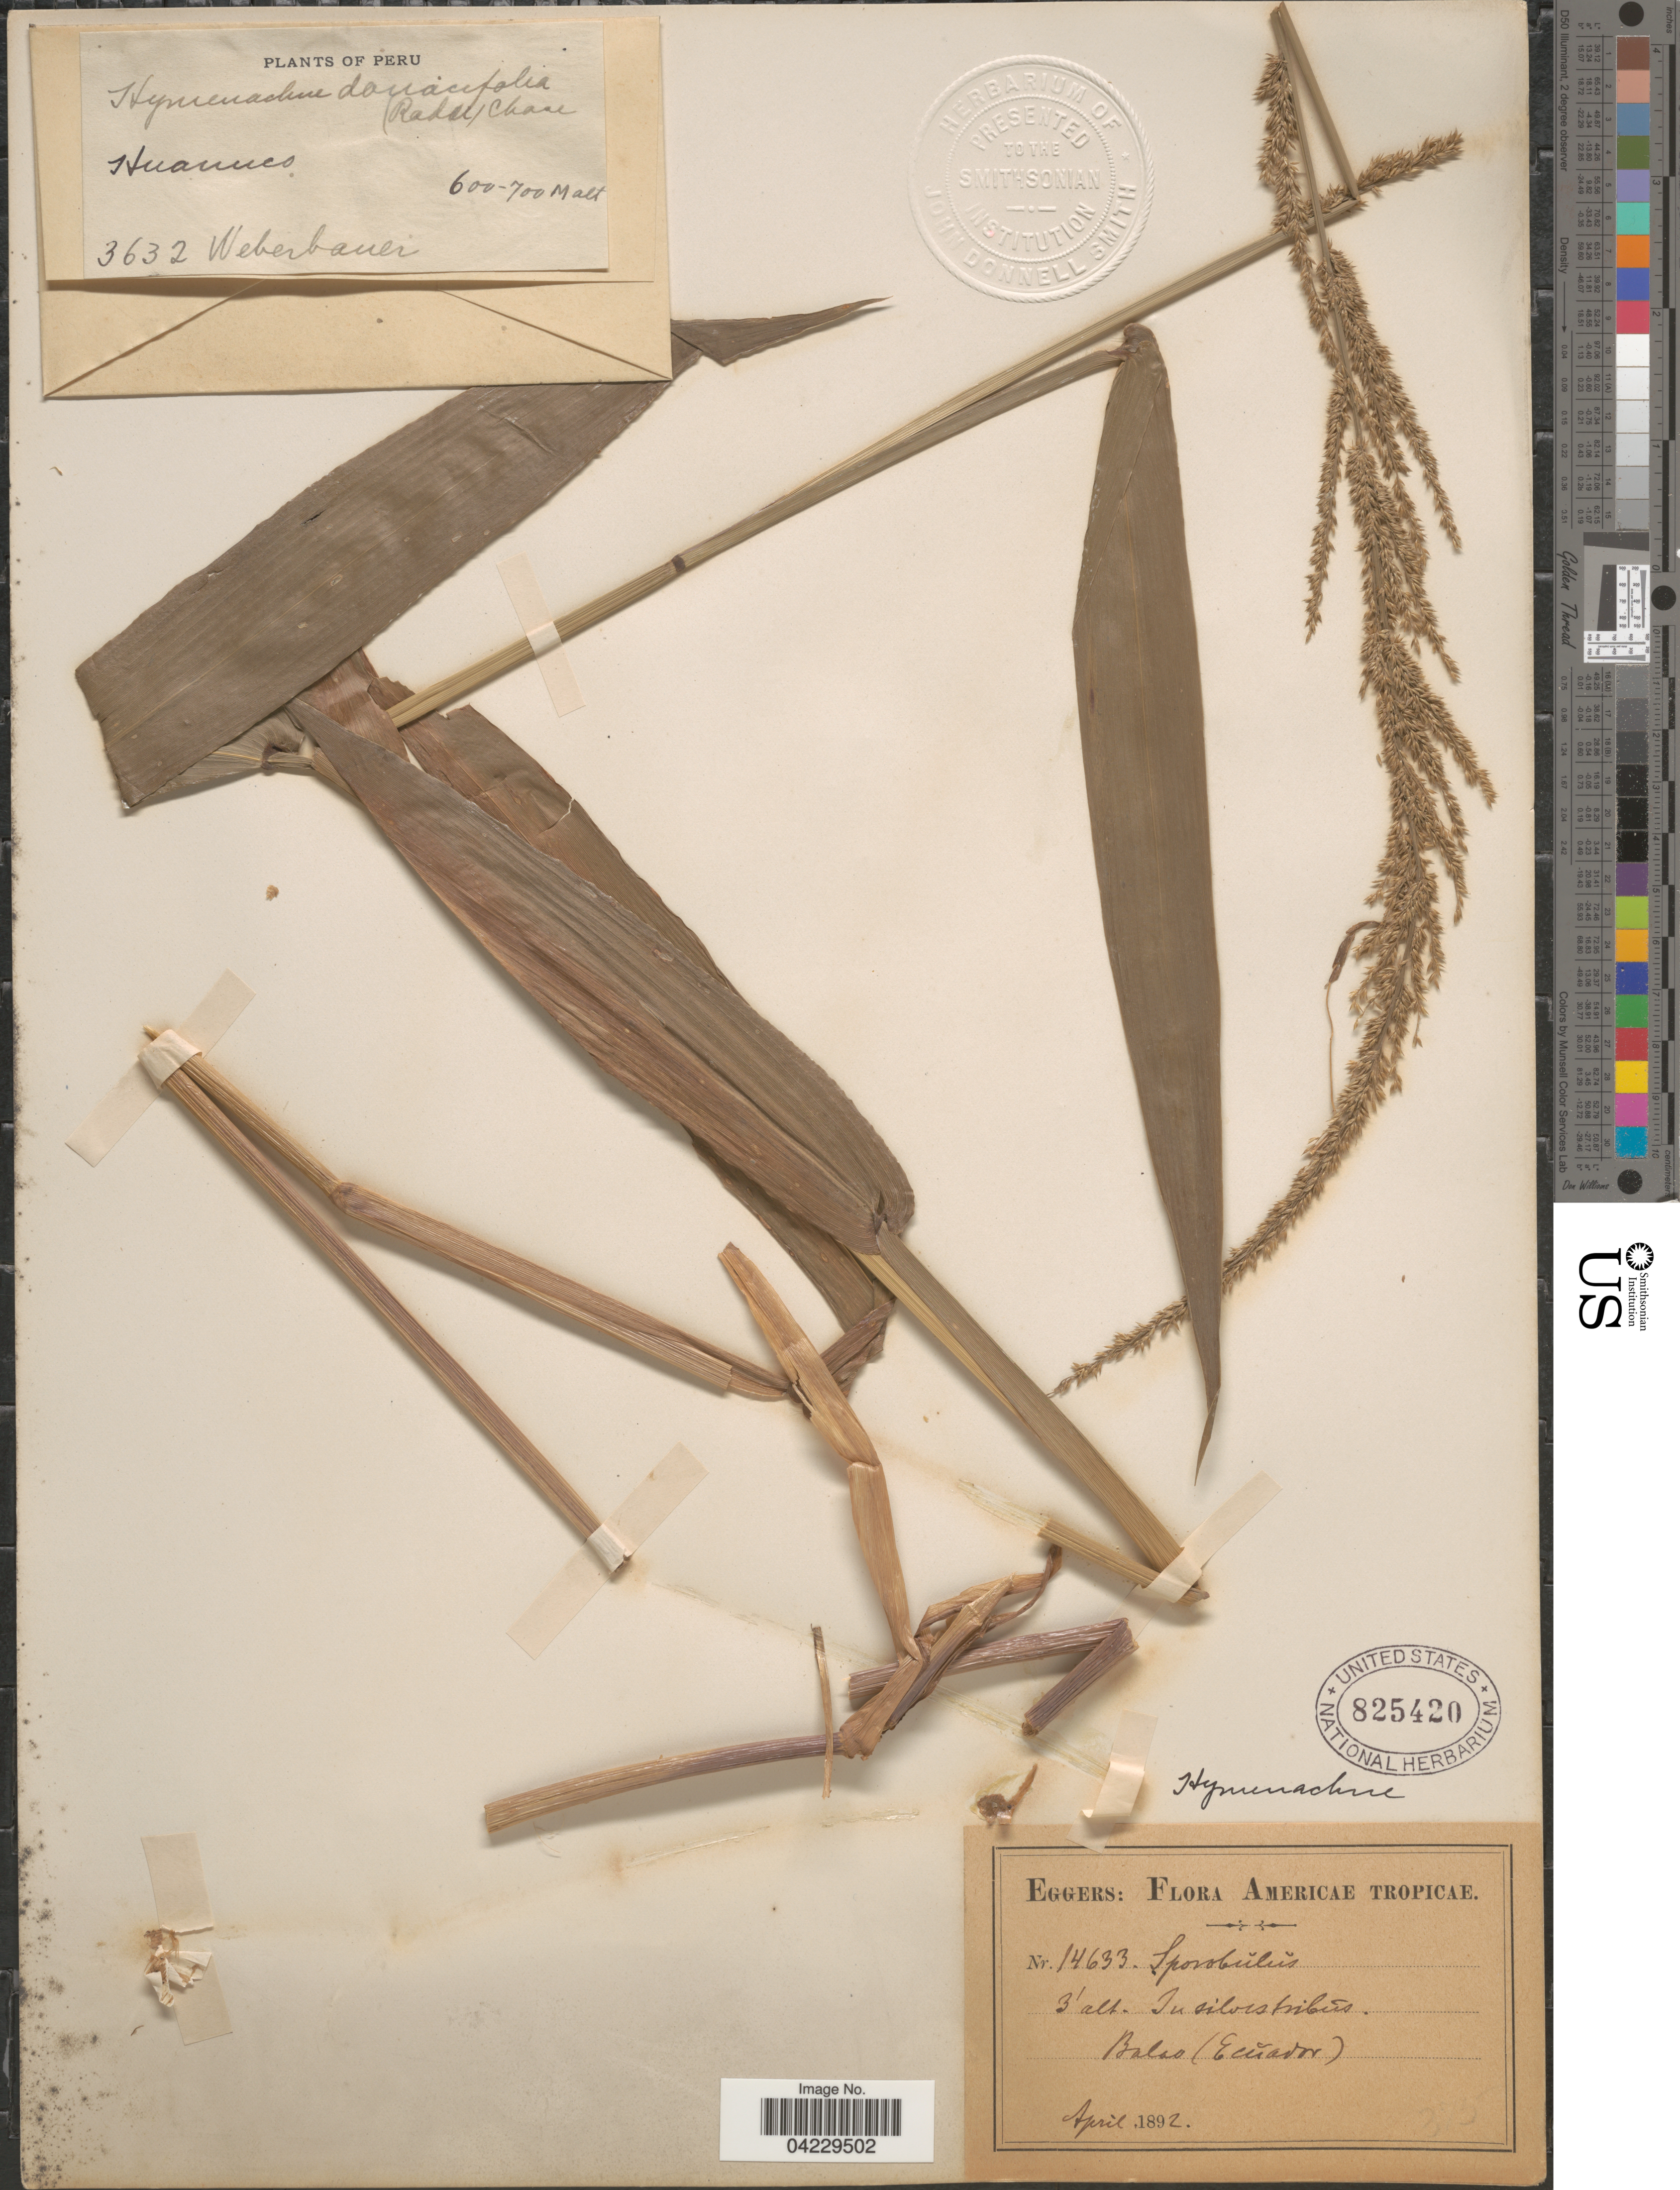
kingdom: Plantae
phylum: Tracheophyta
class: Liliopsida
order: Poales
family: Poaceae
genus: Hymenachne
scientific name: Hymenachne donacifolia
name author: (Raddi) Chase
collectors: Weberbauer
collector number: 3632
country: Peru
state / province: Huánuco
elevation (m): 600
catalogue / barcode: US 825420-2